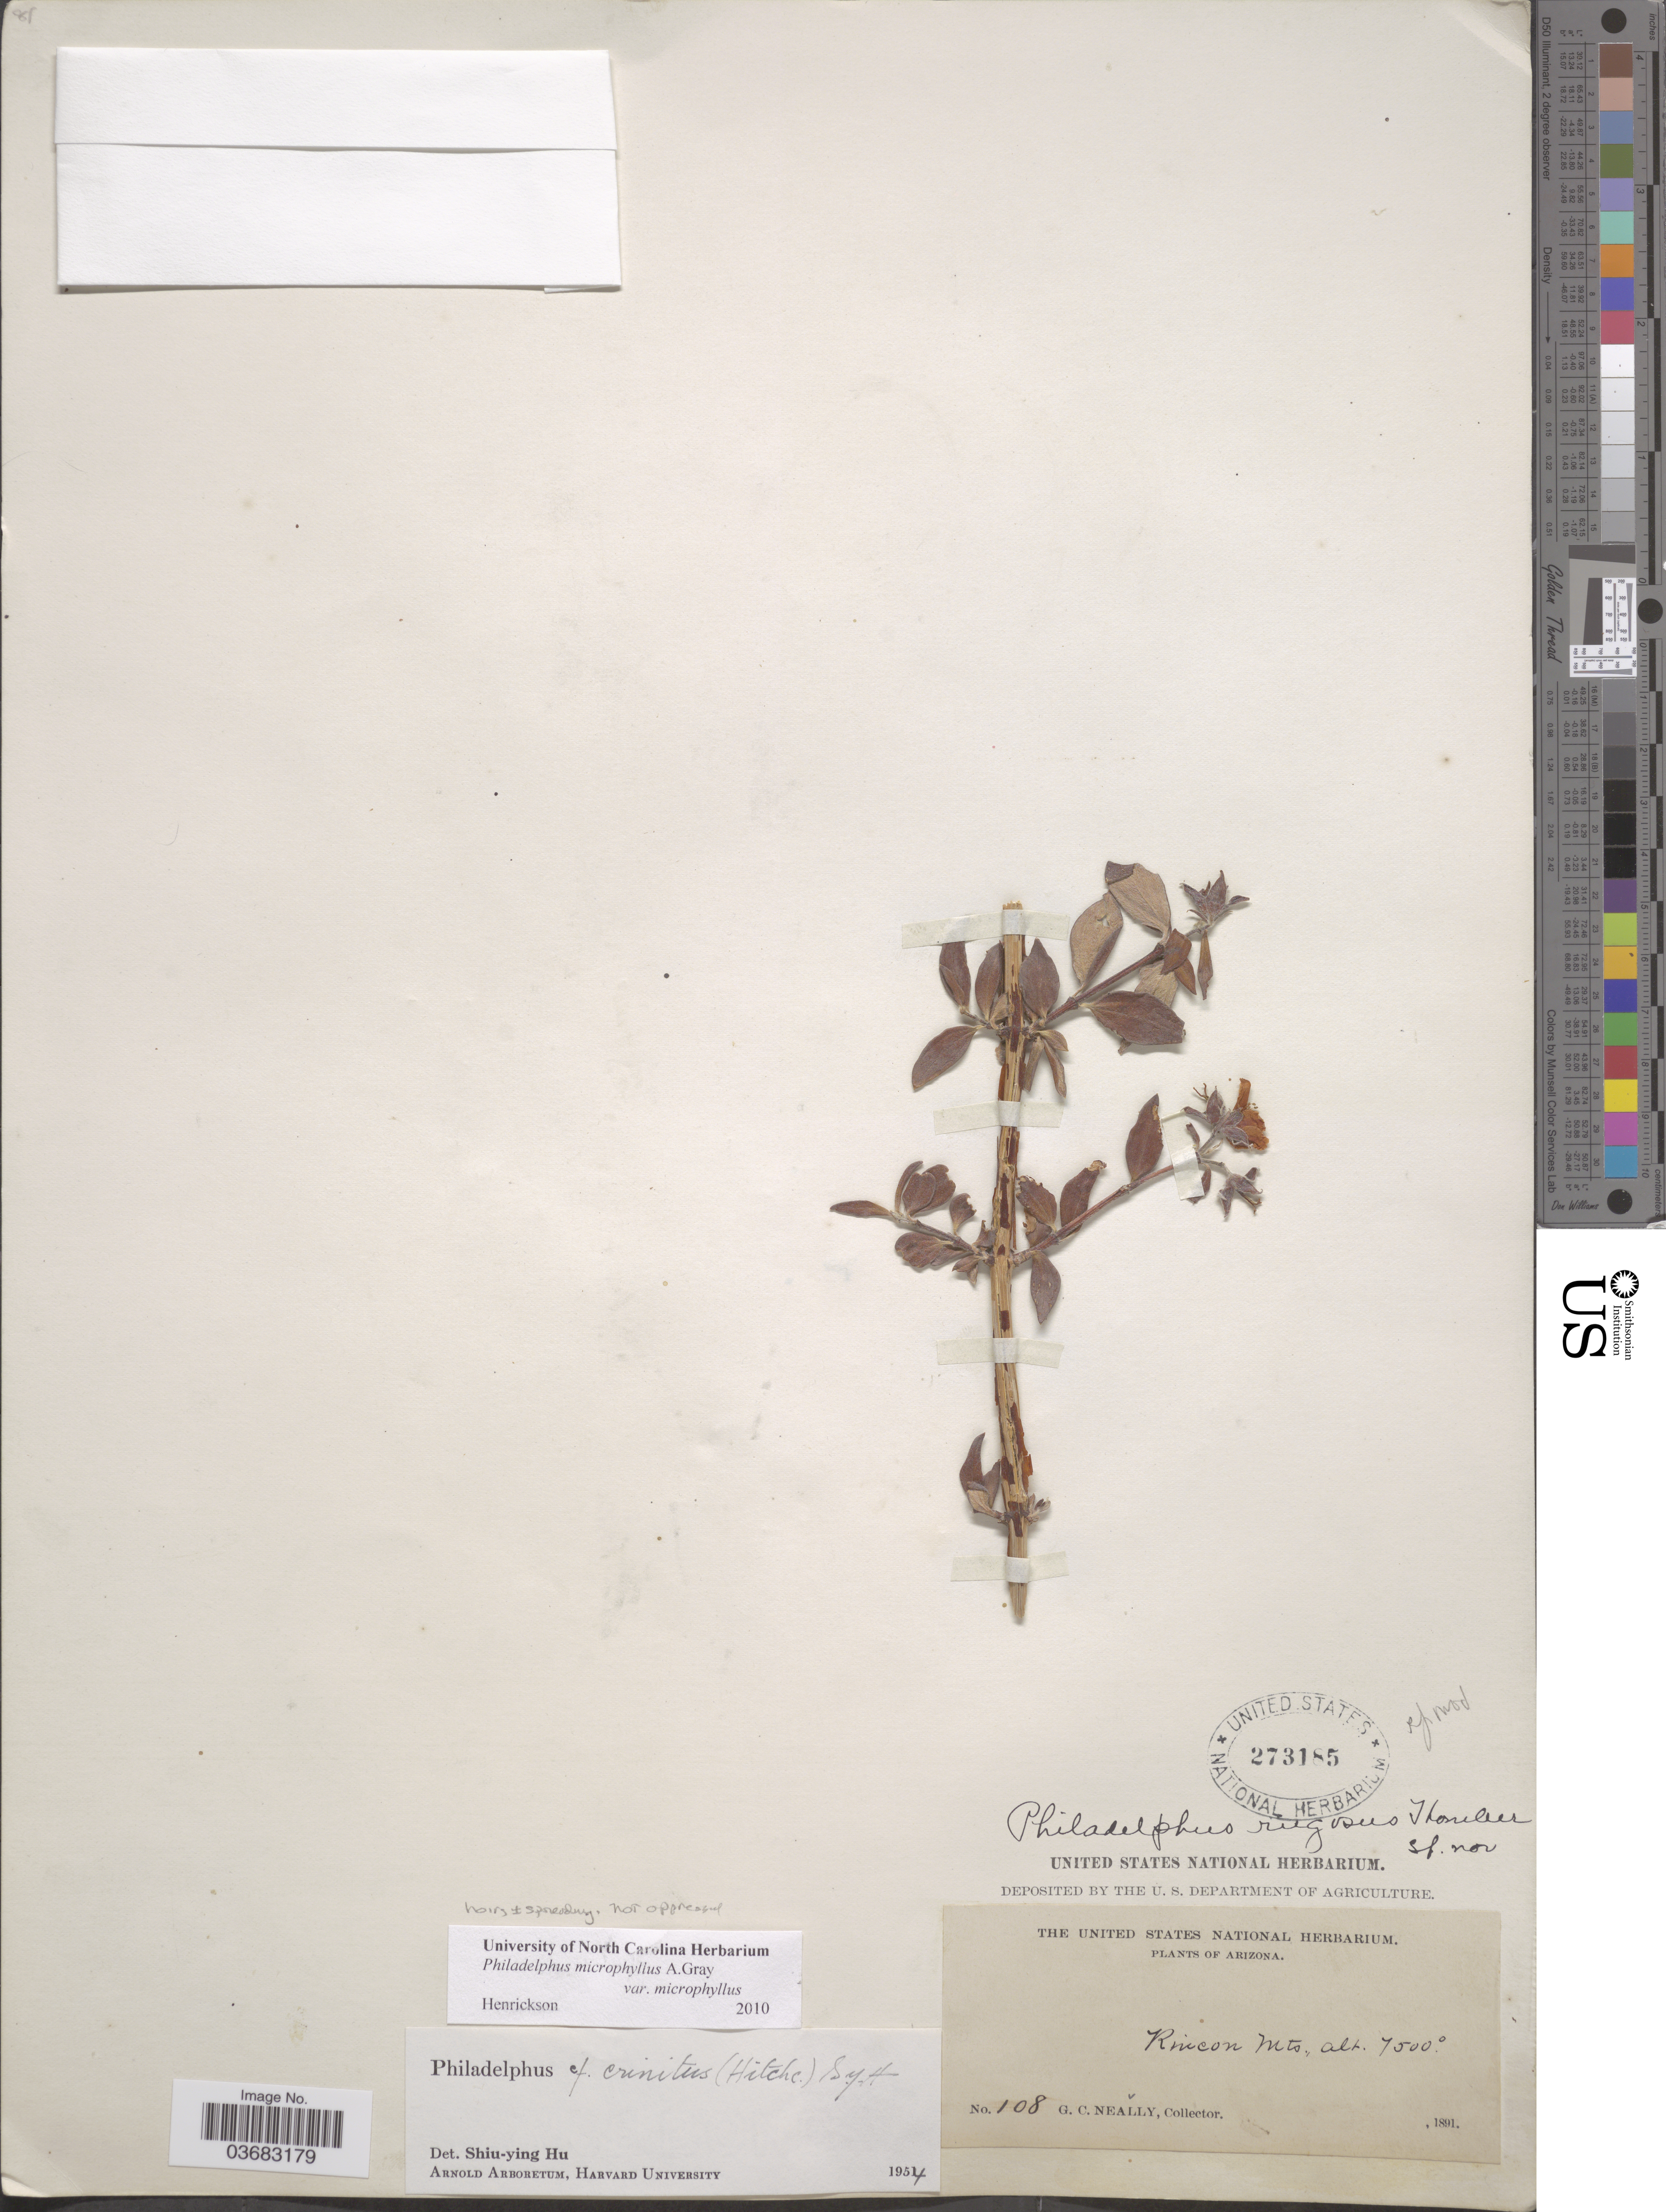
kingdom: Plantae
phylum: Tracheophyta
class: Magnoliopsida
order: Cornales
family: Hydrangeaceae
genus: Philadelphus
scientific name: Philadelphus microphyllus var. microphyllus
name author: A. Gray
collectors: G. Neally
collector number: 108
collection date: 1891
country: United States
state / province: Arizona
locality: Rincon Mts.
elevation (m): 2286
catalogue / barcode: US 273185